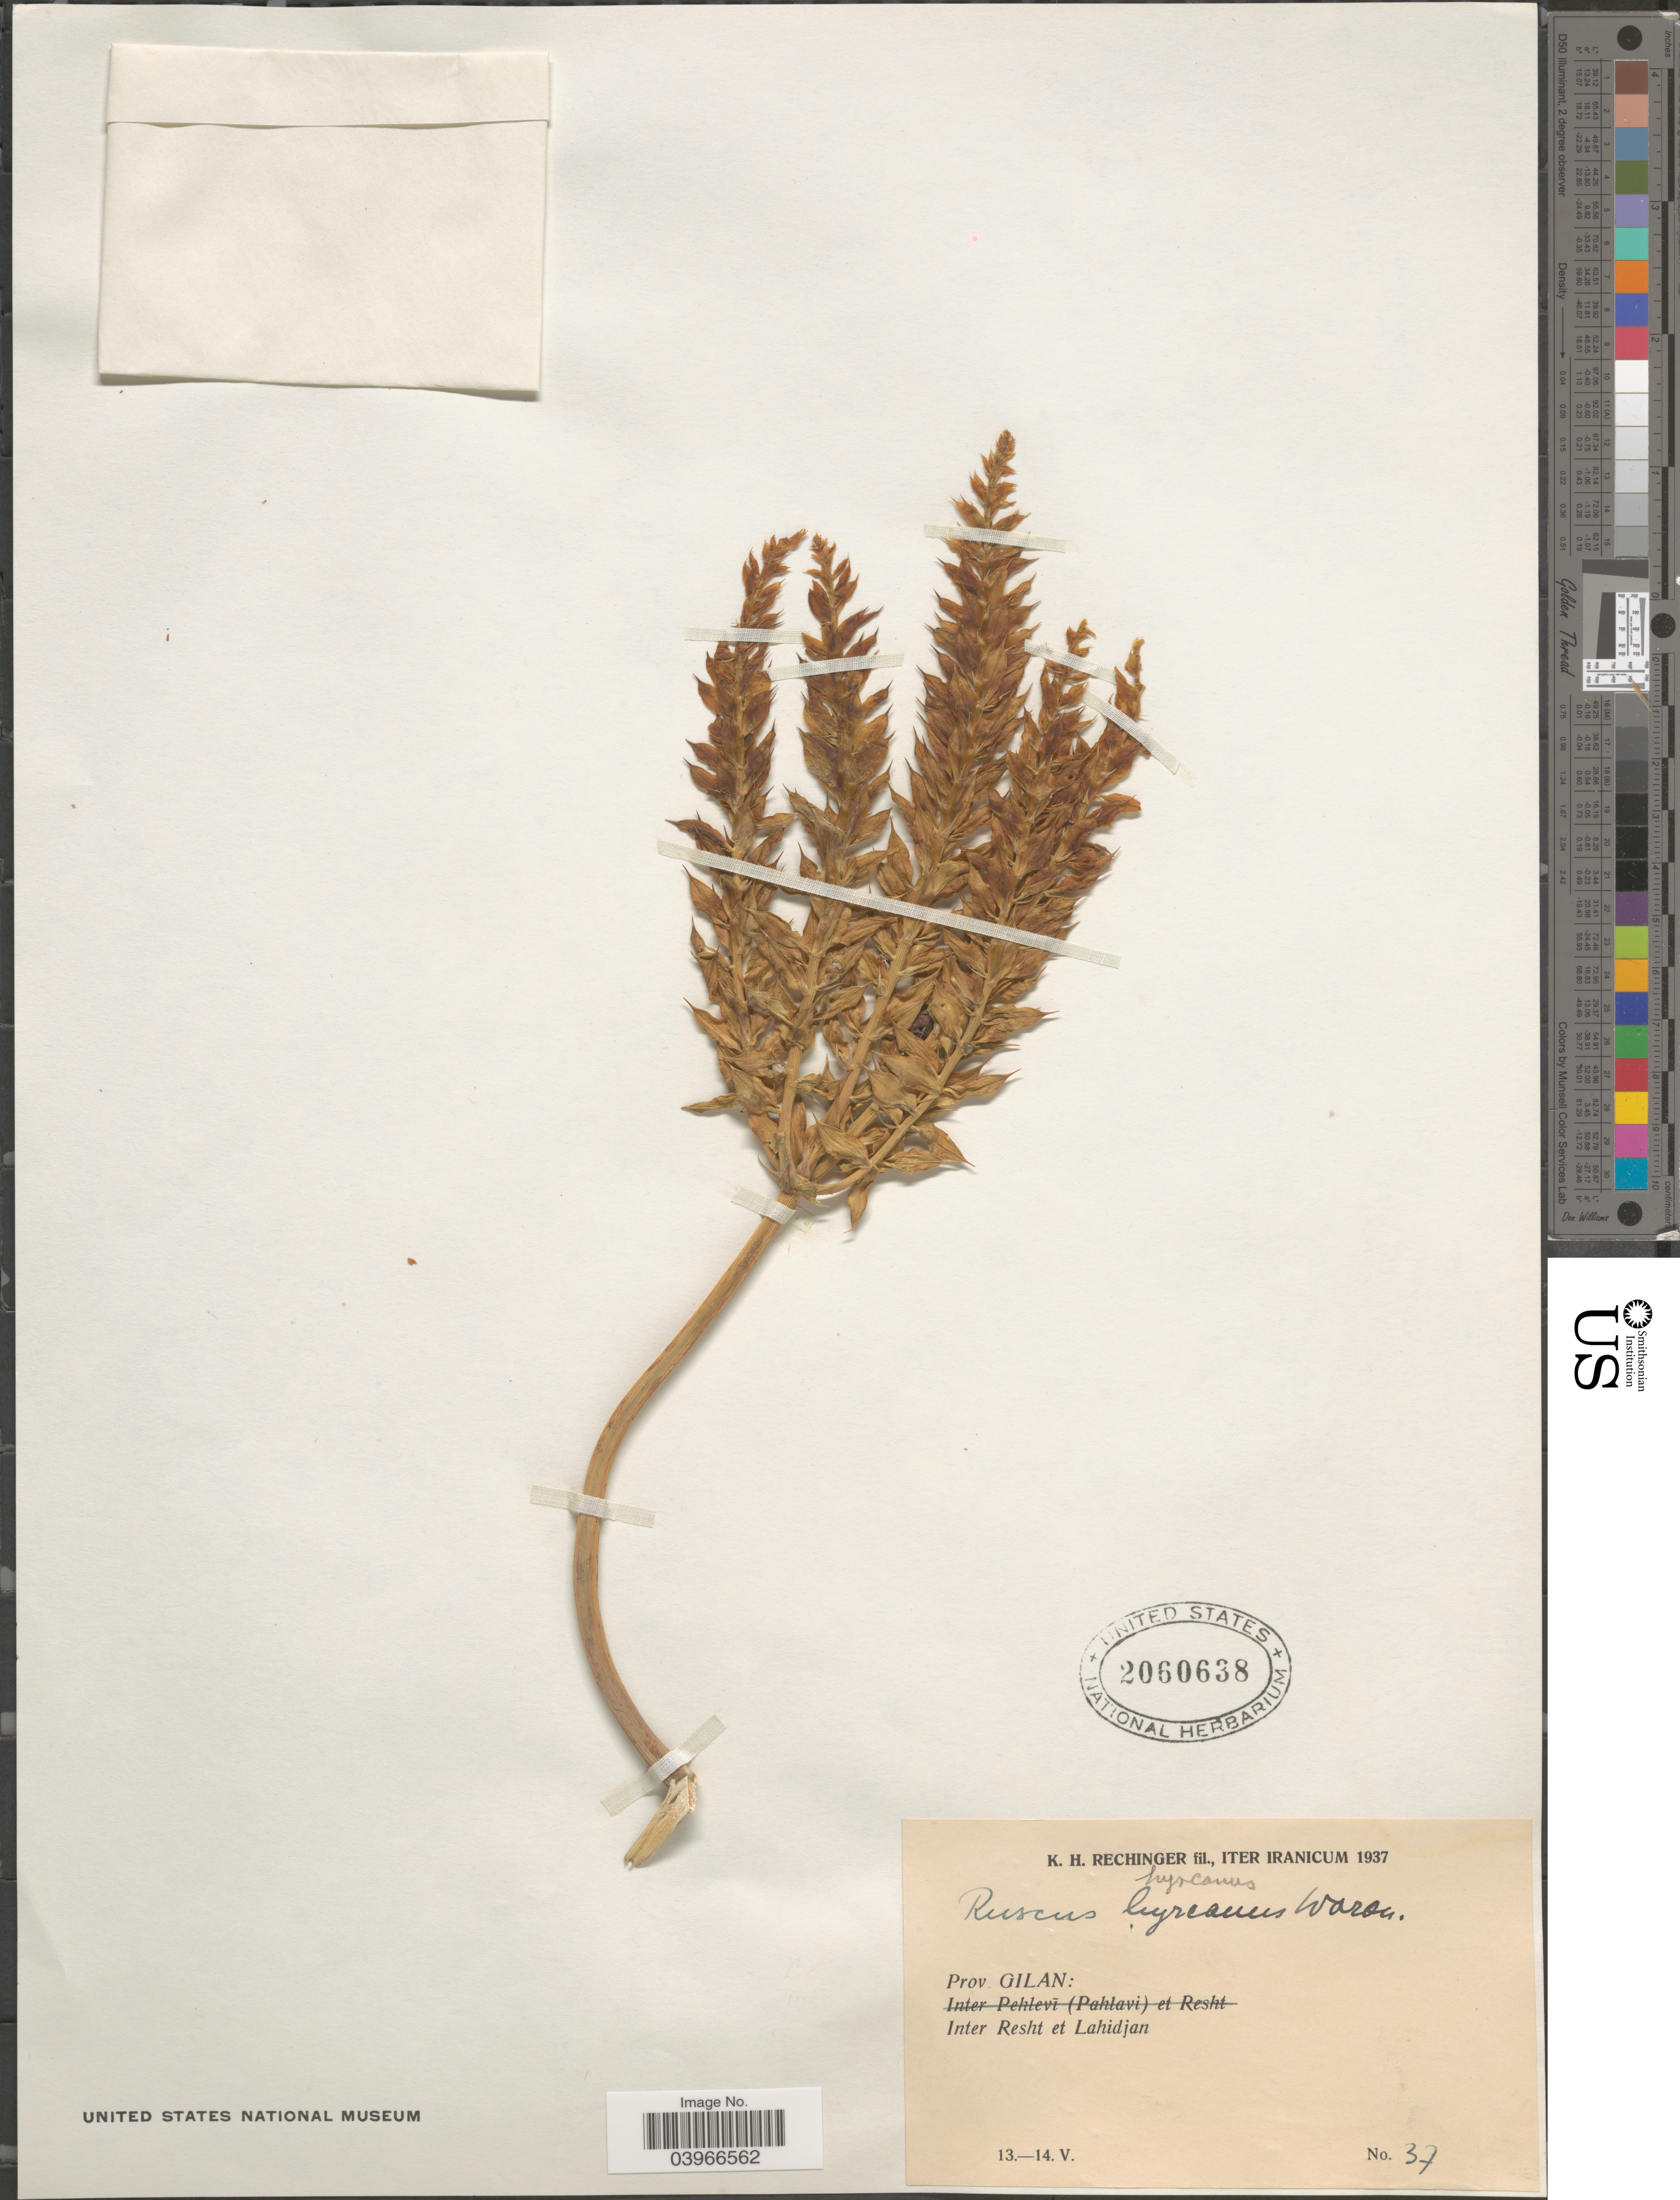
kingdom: Plantae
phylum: Tracheophyta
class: Liliopsida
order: Asparagales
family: Asparagaceae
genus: Ruscus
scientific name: Ruscus hyrcanus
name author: Woronow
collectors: K. H. Rechinger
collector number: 37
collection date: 1937-05-13/1937-05-14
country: Iran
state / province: Gilan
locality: Iter Iranicum. Inter Resht et Lahidjan.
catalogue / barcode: US 2060638